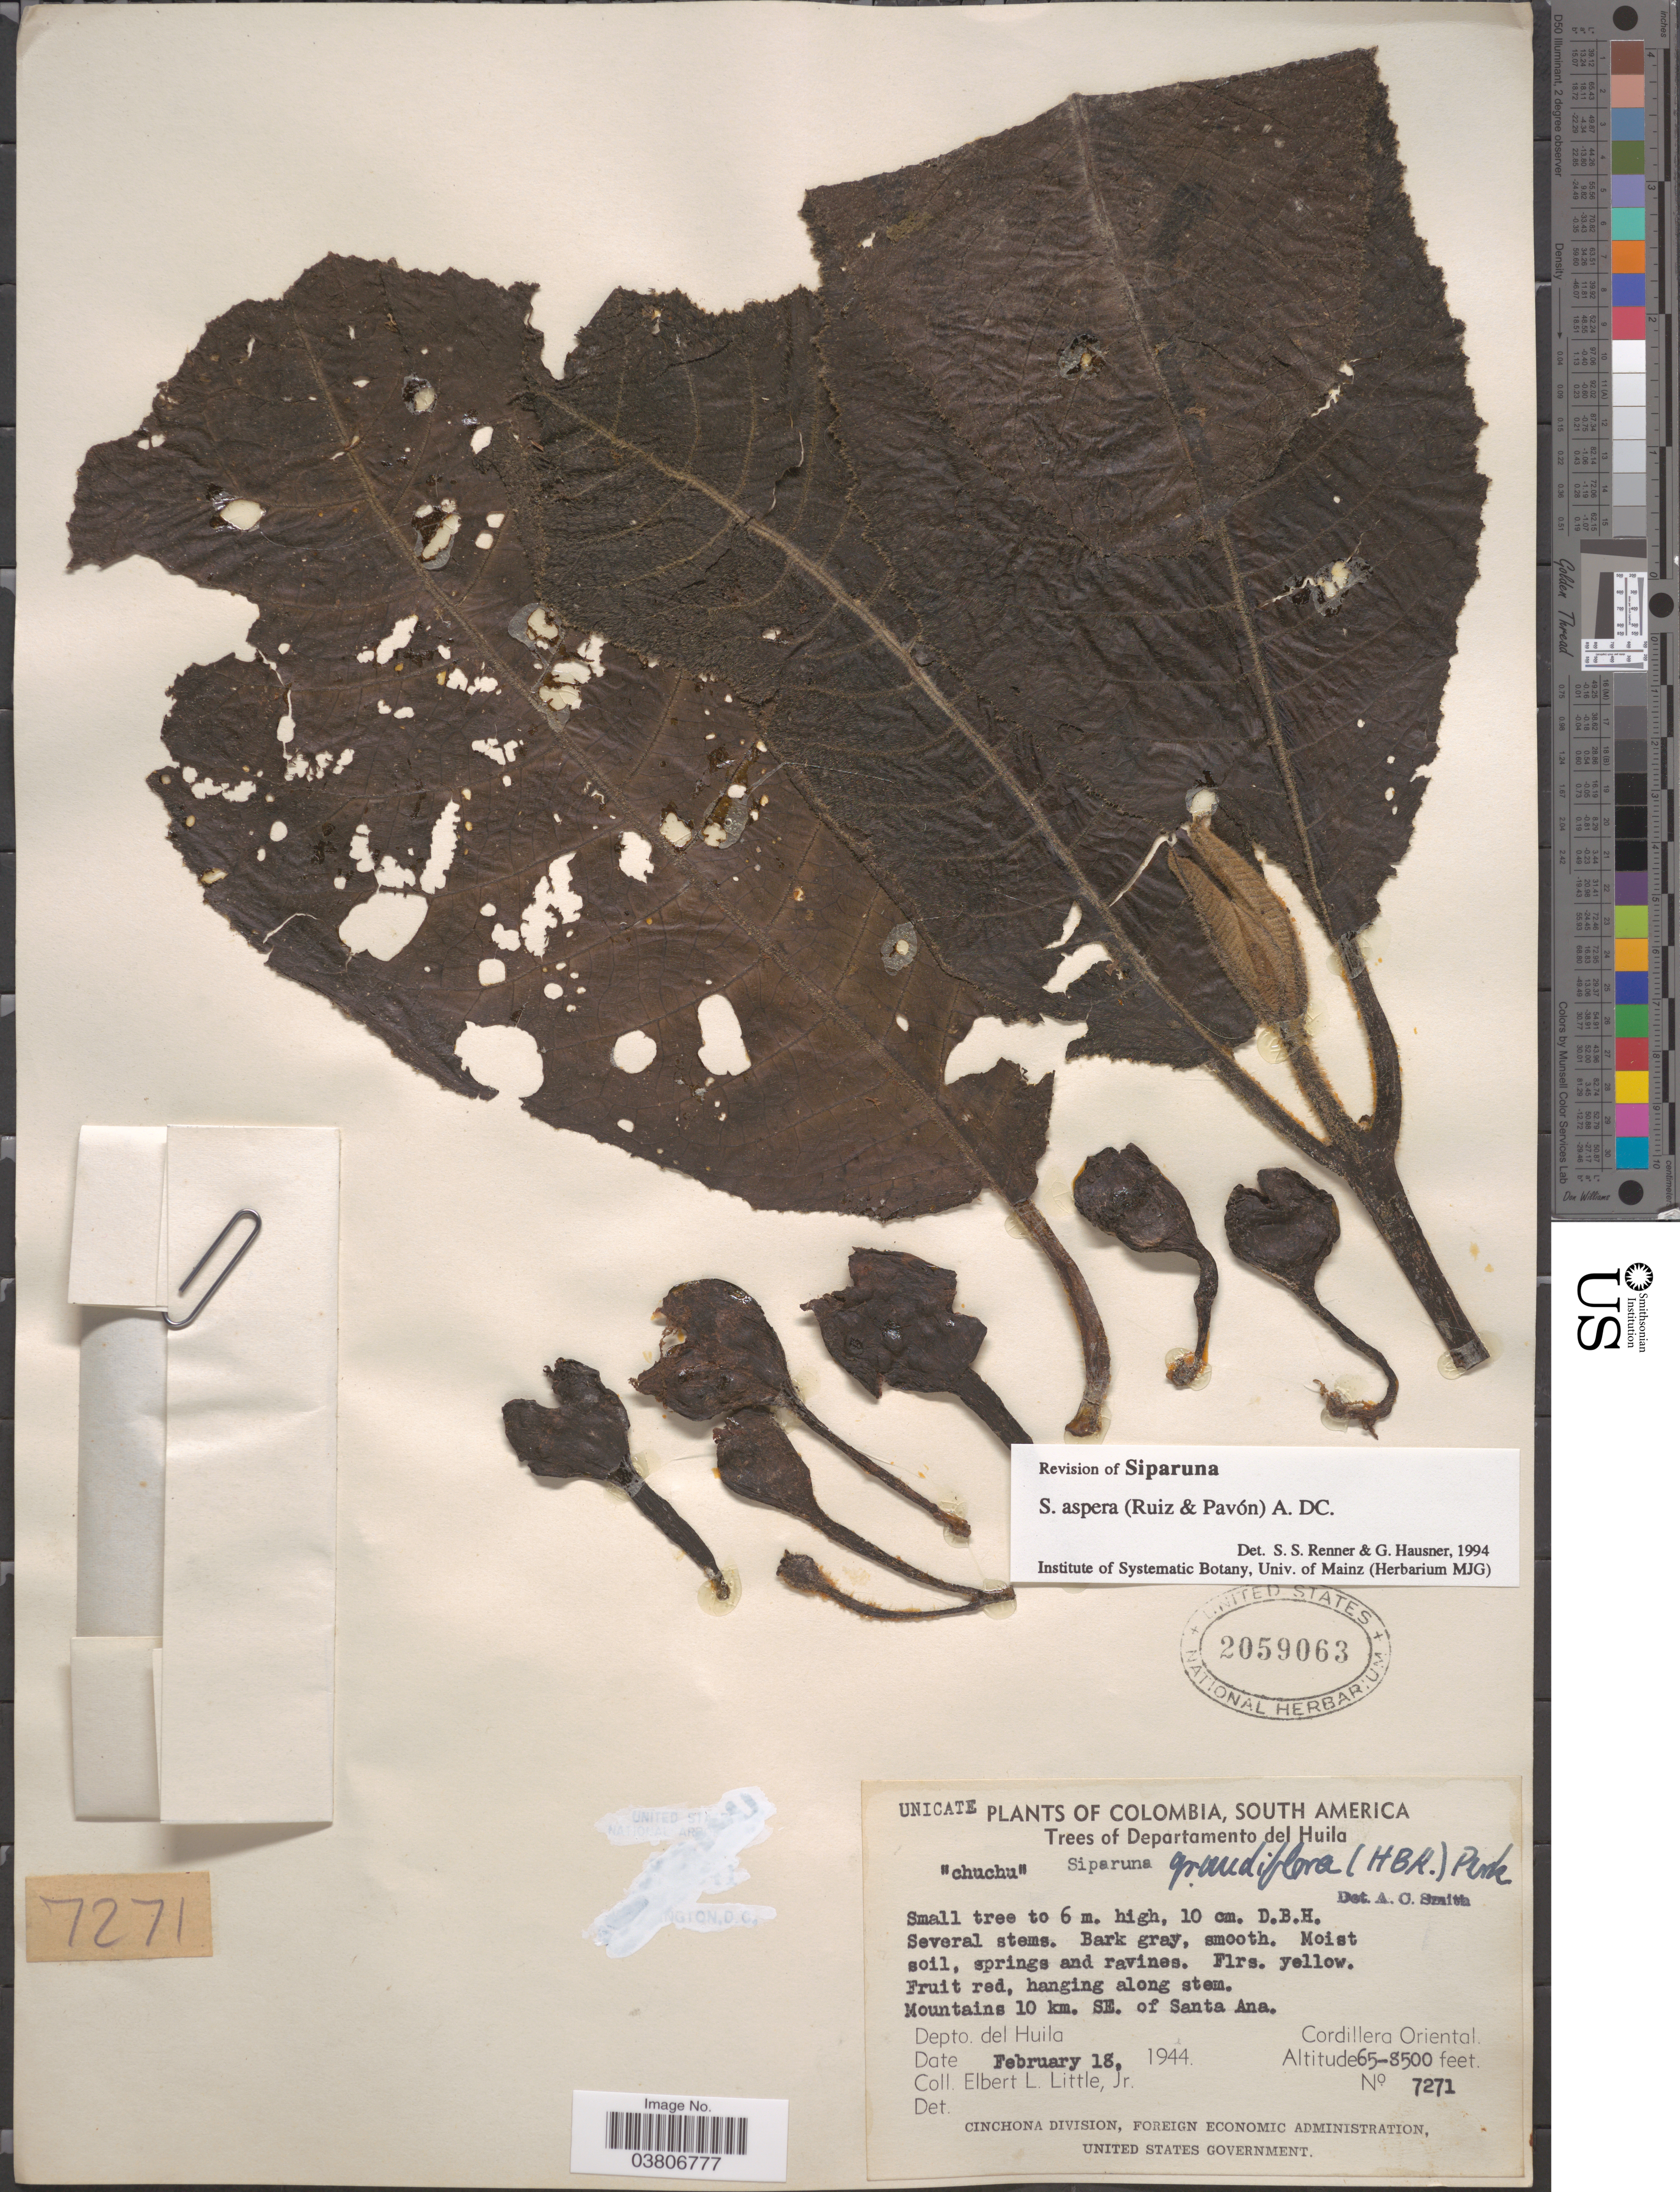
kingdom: Plantae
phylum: Tracheophyta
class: Magnoliopsida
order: Laurales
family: Siparunaceae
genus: Siparuna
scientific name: Siparuna aspera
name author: (Ruiz & Pav.) A. DC.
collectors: E. L. Little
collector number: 7271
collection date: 1944-02-18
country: Colombia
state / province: Huila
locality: Departamento del Huila. Mountains 10 km. SE. of Santa Ana. Cordillera Oriental.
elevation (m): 1981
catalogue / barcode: US 2059063